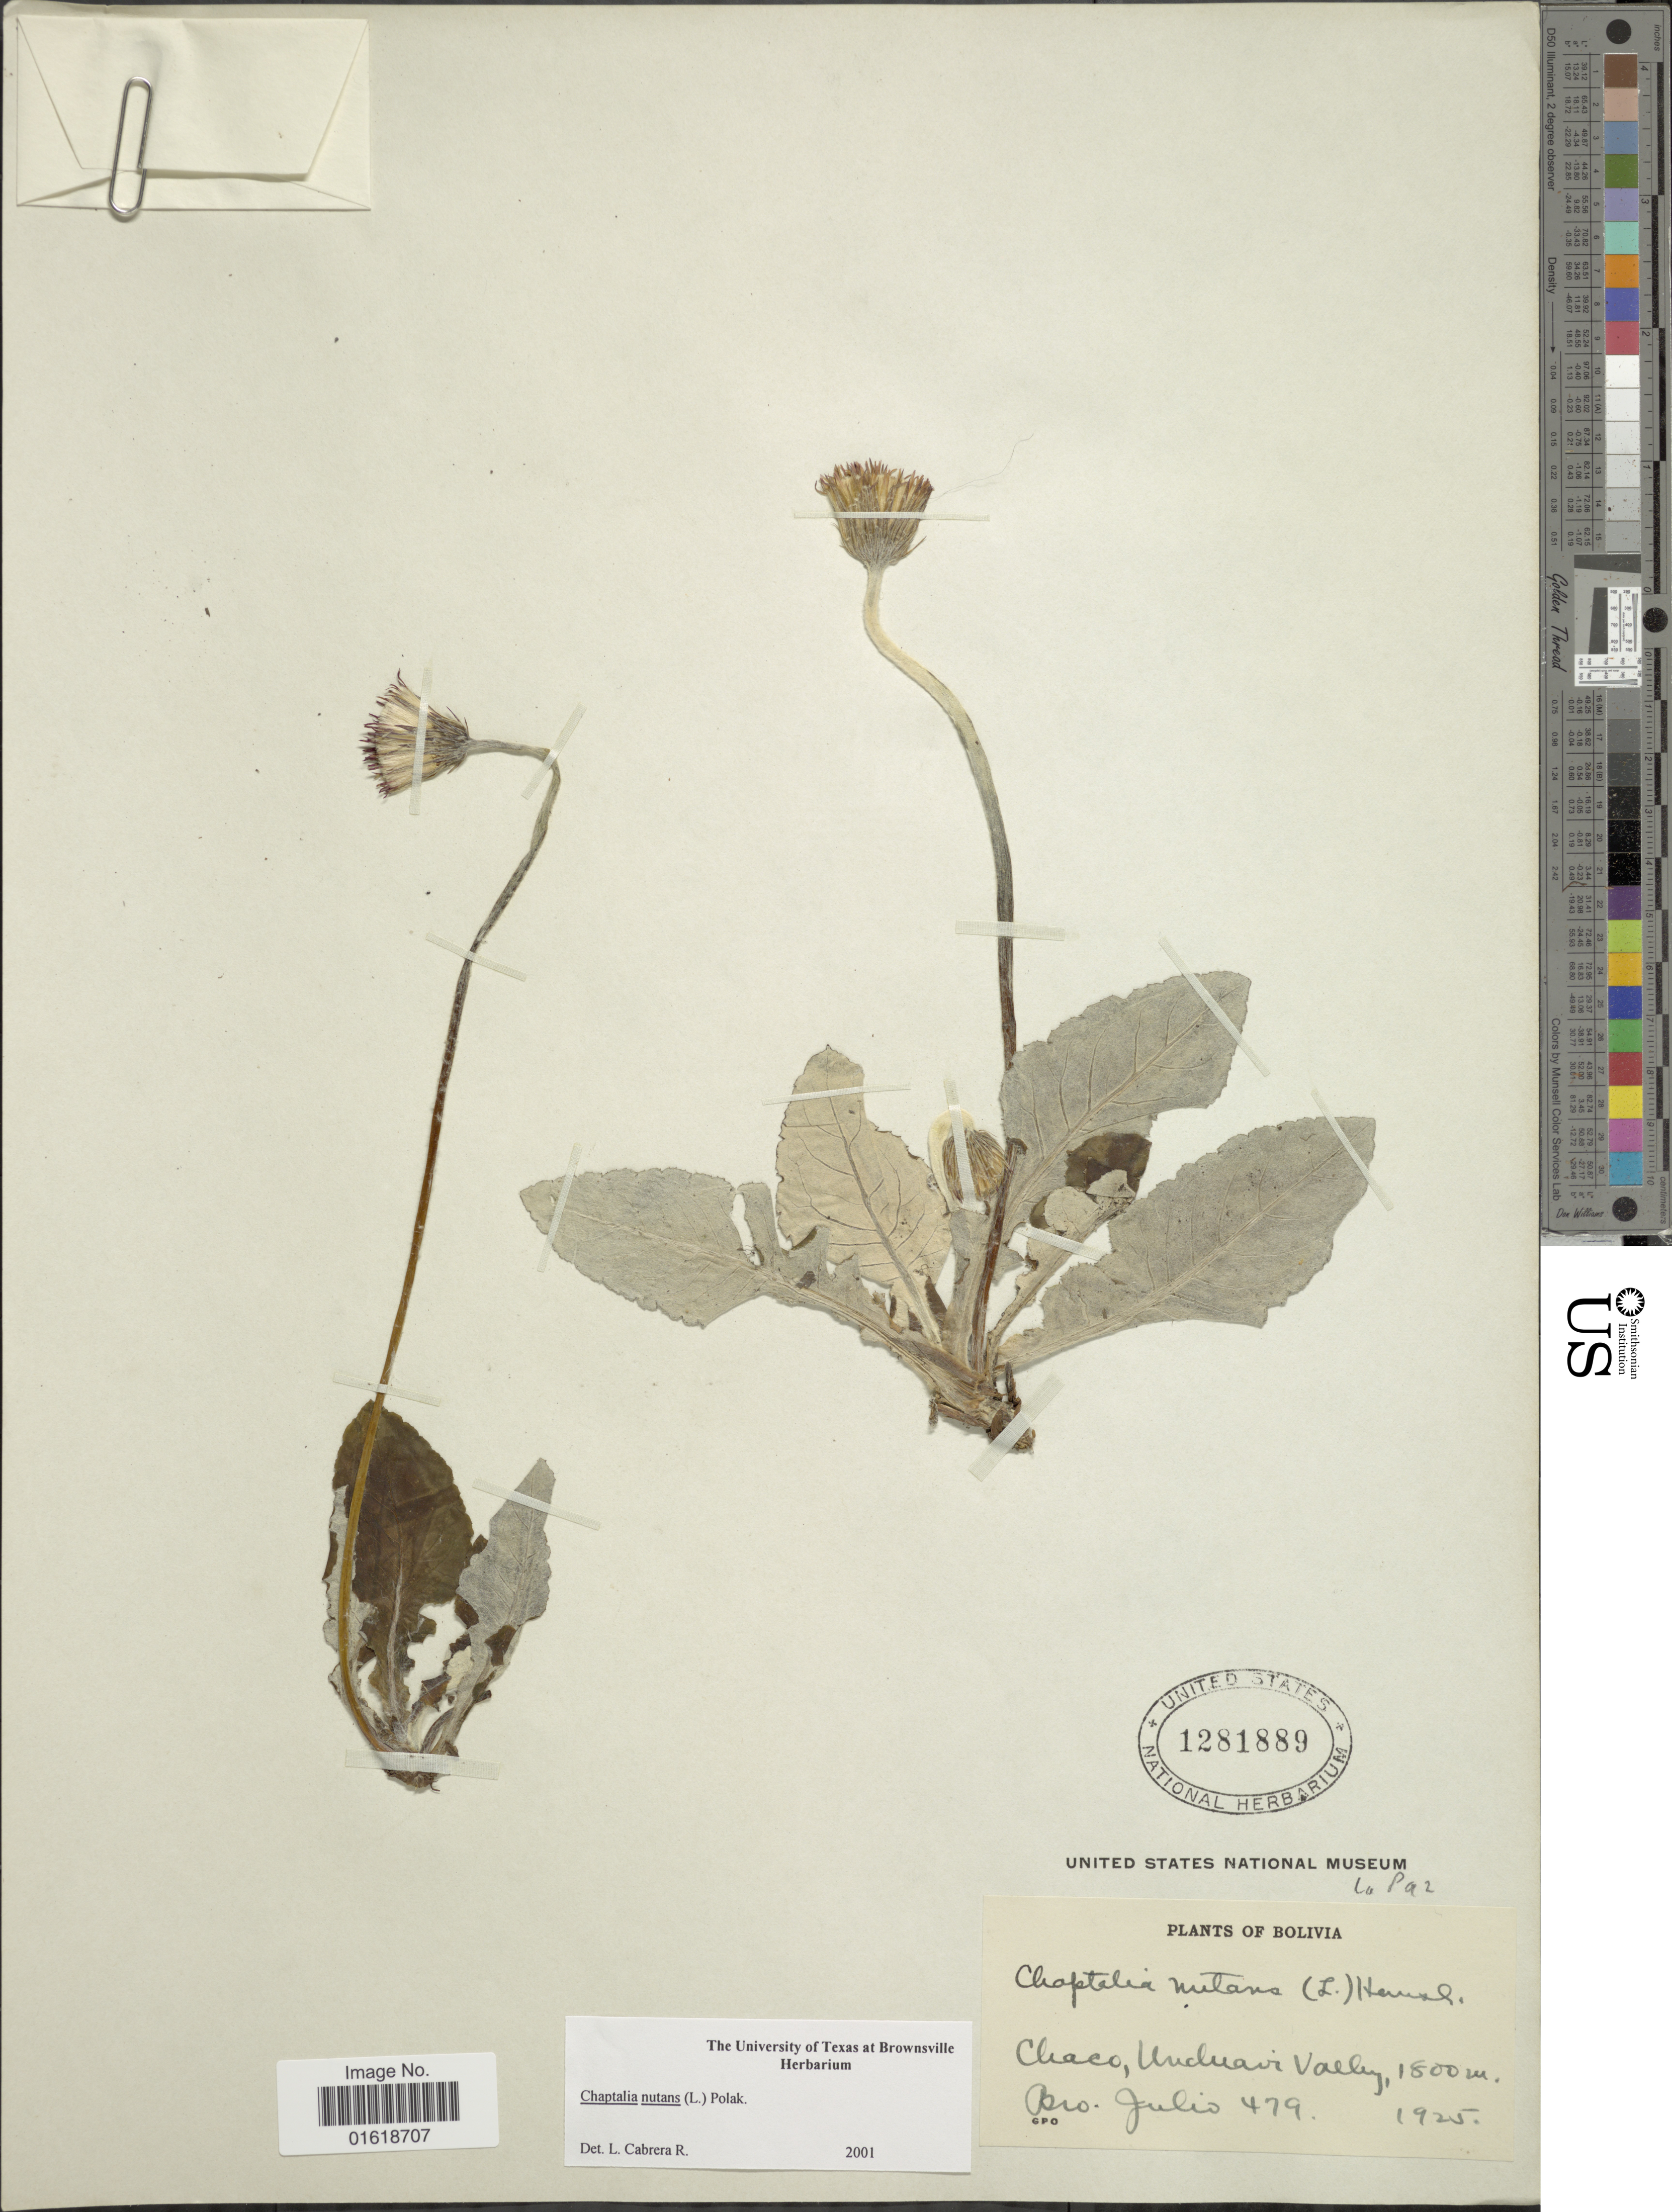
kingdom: Plantae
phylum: Tracheophyta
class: Magnoliopsida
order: Asterales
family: Asteraceae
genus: Chaptalia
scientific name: Chaptalia nutans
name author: (L.) Pol.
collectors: Bro. Julio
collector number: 479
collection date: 1925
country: Bolivia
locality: Chaco, Uncluavi Valley.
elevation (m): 1800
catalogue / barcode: US 1281889